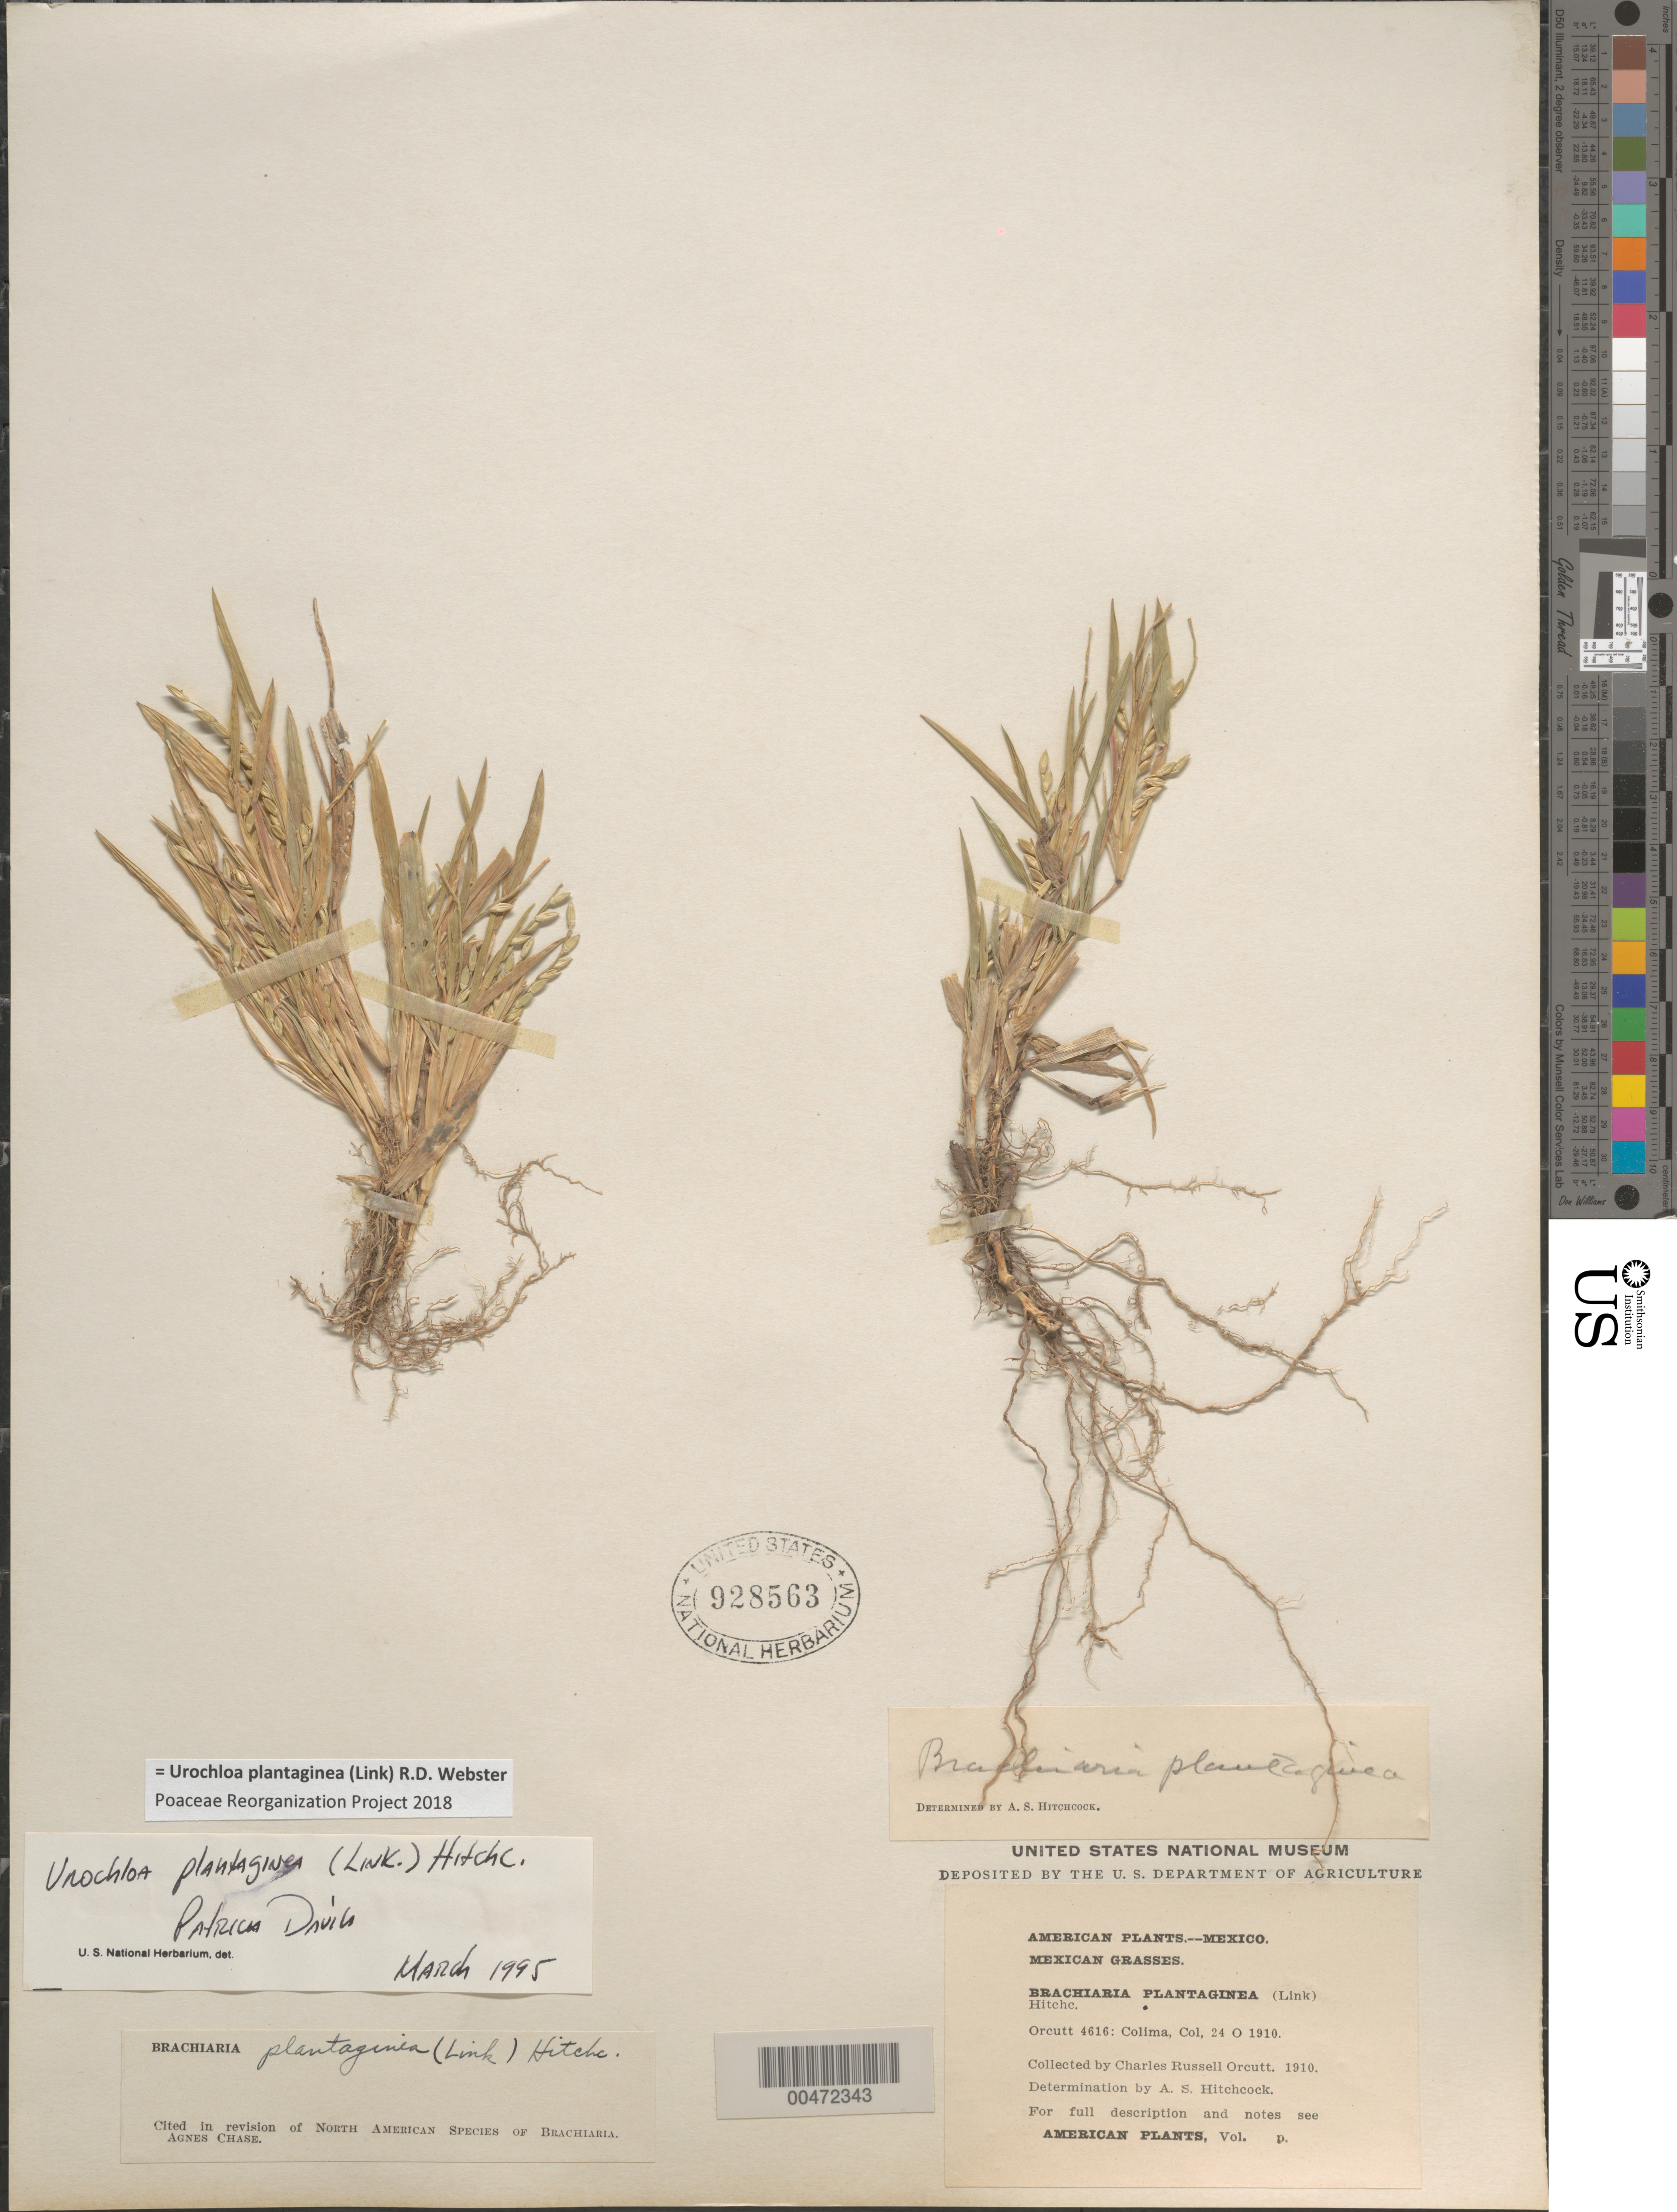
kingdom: Plantae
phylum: Tracheophyta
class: Liliopsida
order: Poales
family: Poaceae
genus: Urochloa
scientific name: Urochloa plantiginea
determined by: Dávila, P. D.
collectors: C. R. Orcutt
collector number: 4616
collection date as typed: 24 Oct 1910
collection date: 1910-10-24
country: Mexico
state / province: Colima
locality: Colima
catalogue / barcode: US 928563